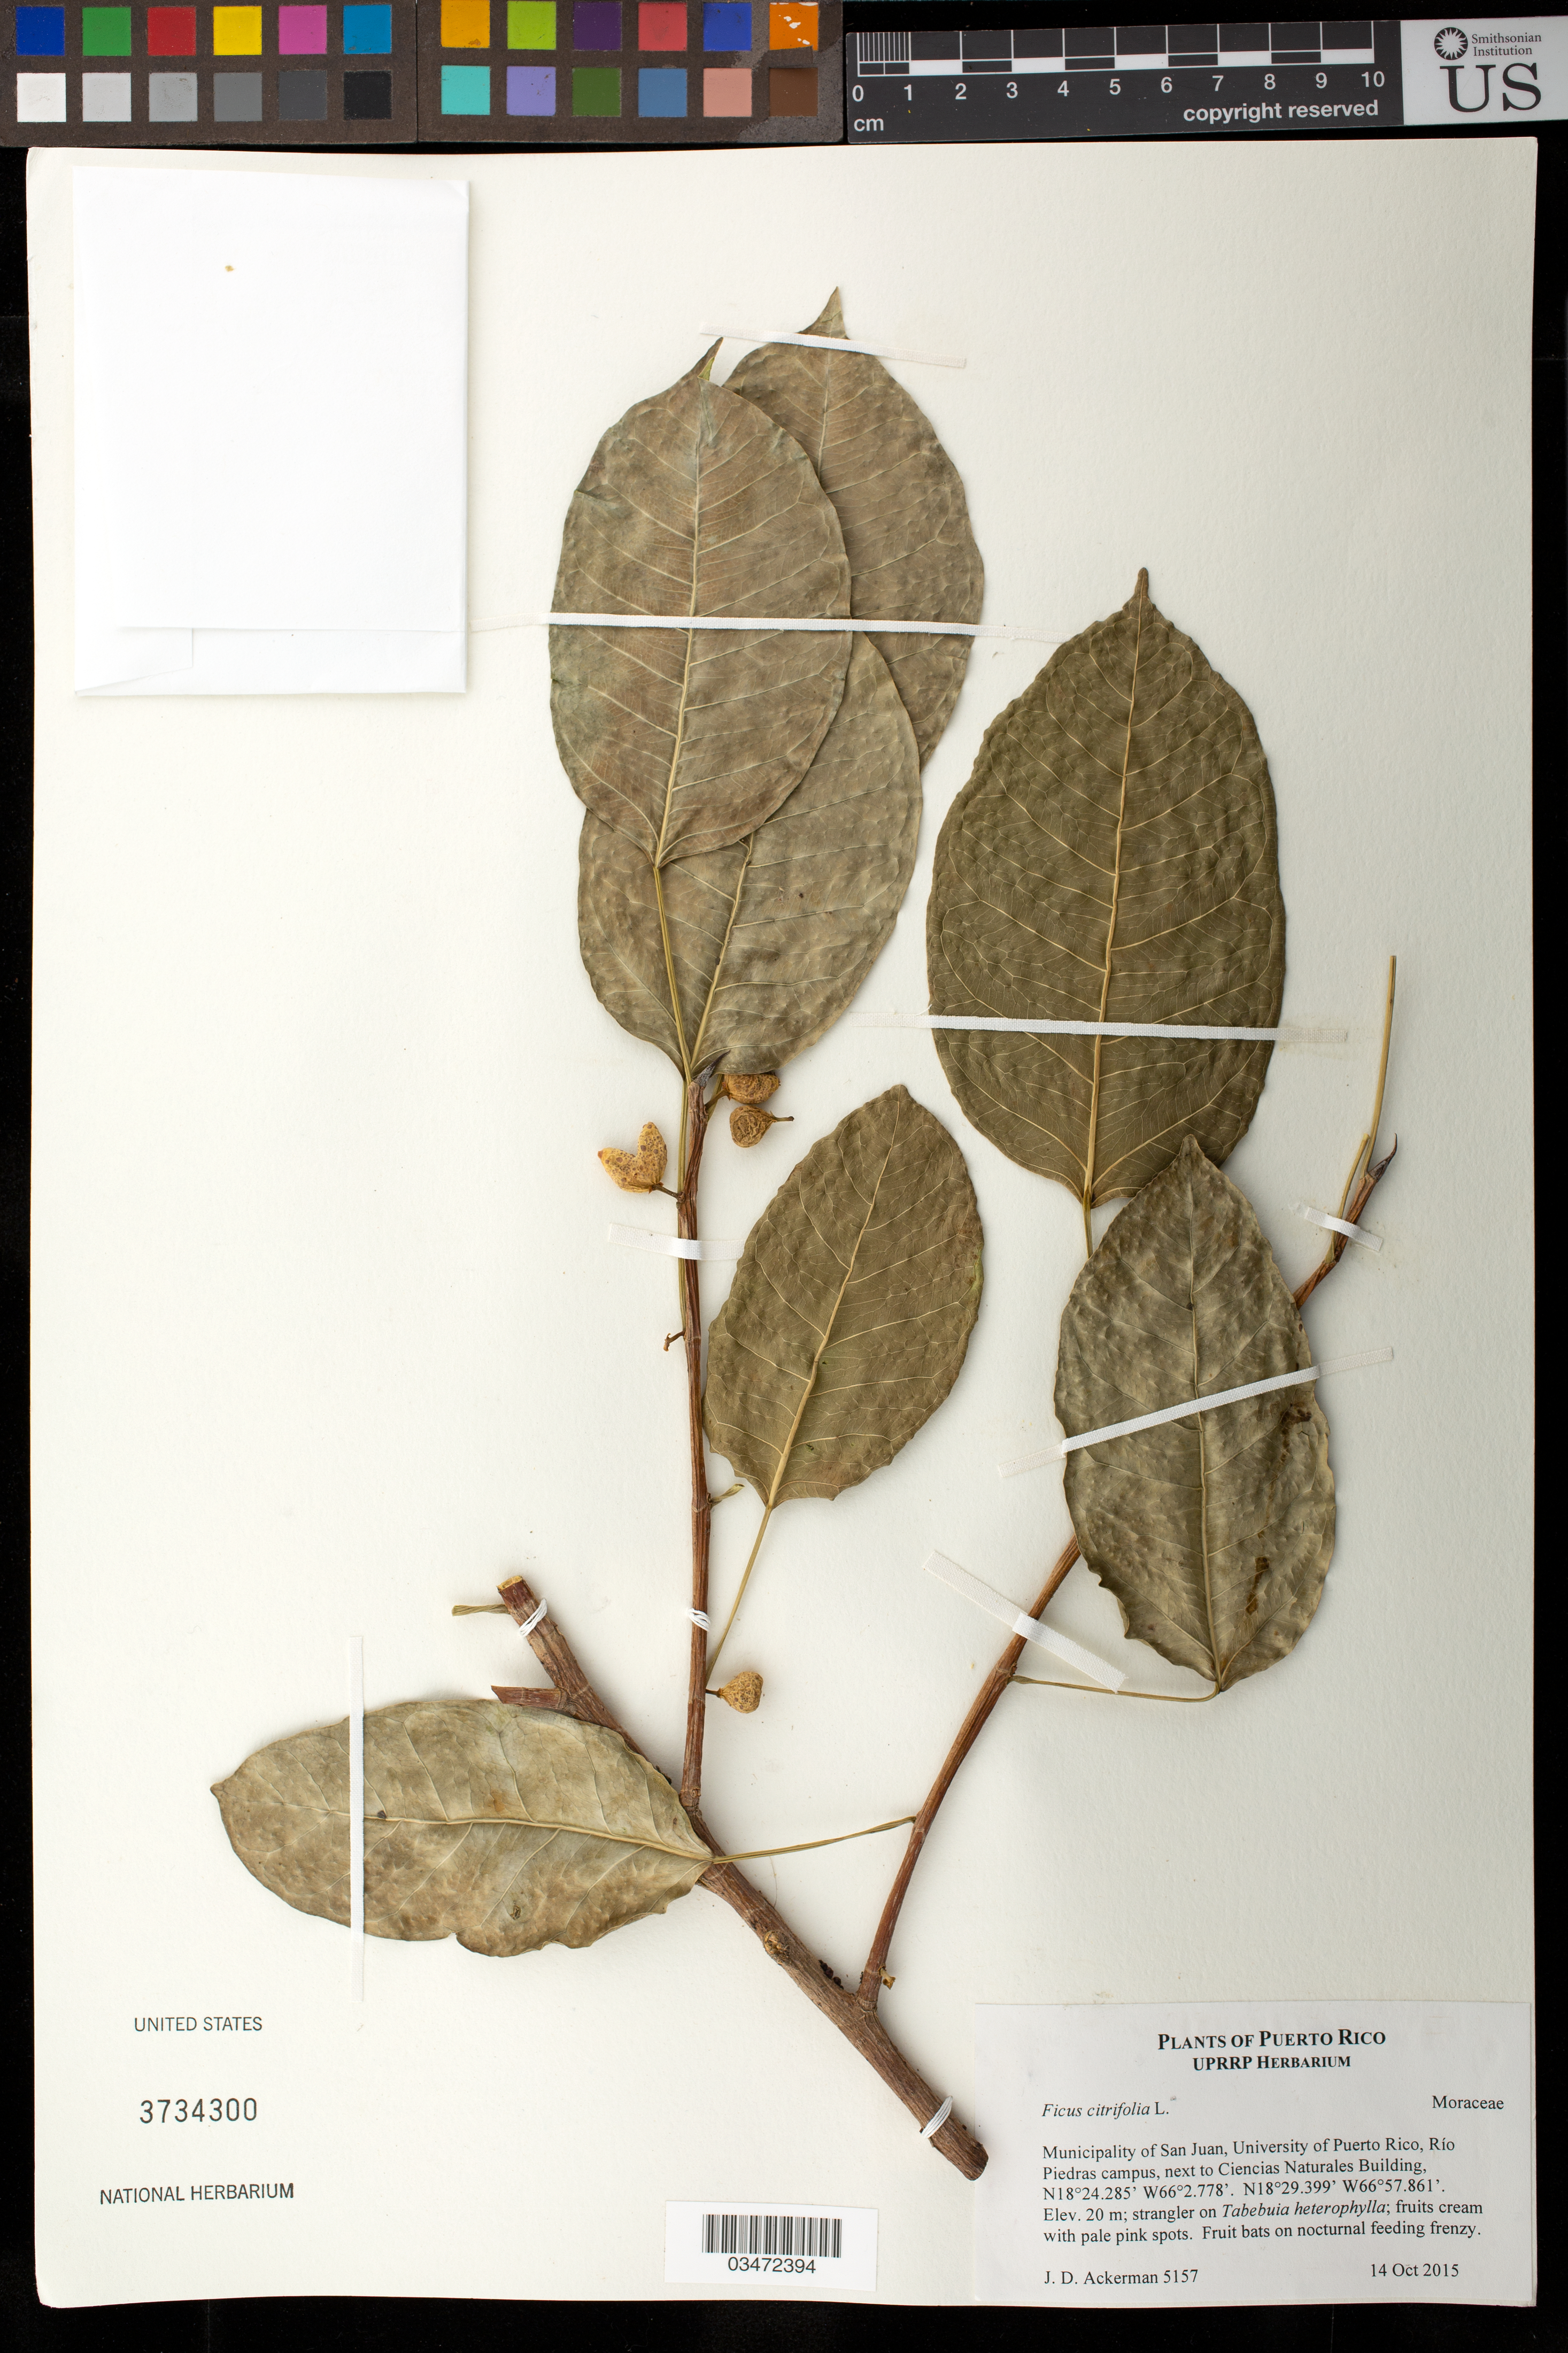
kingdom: Plantae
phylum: Tracheophyta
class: Magnoliopsida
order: Rosales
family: Moraceae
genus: Ficus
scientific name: Ficus citrifolia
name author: Mill.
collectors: J. D. Ackerman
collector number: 5157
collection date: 2015-10-14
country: Puerto Rico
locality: Mun. San Juan, University of Puerto Rico, Río Piedras Campus, next to Ciencias Naturales Building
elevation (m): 20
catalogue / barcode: US 3734300